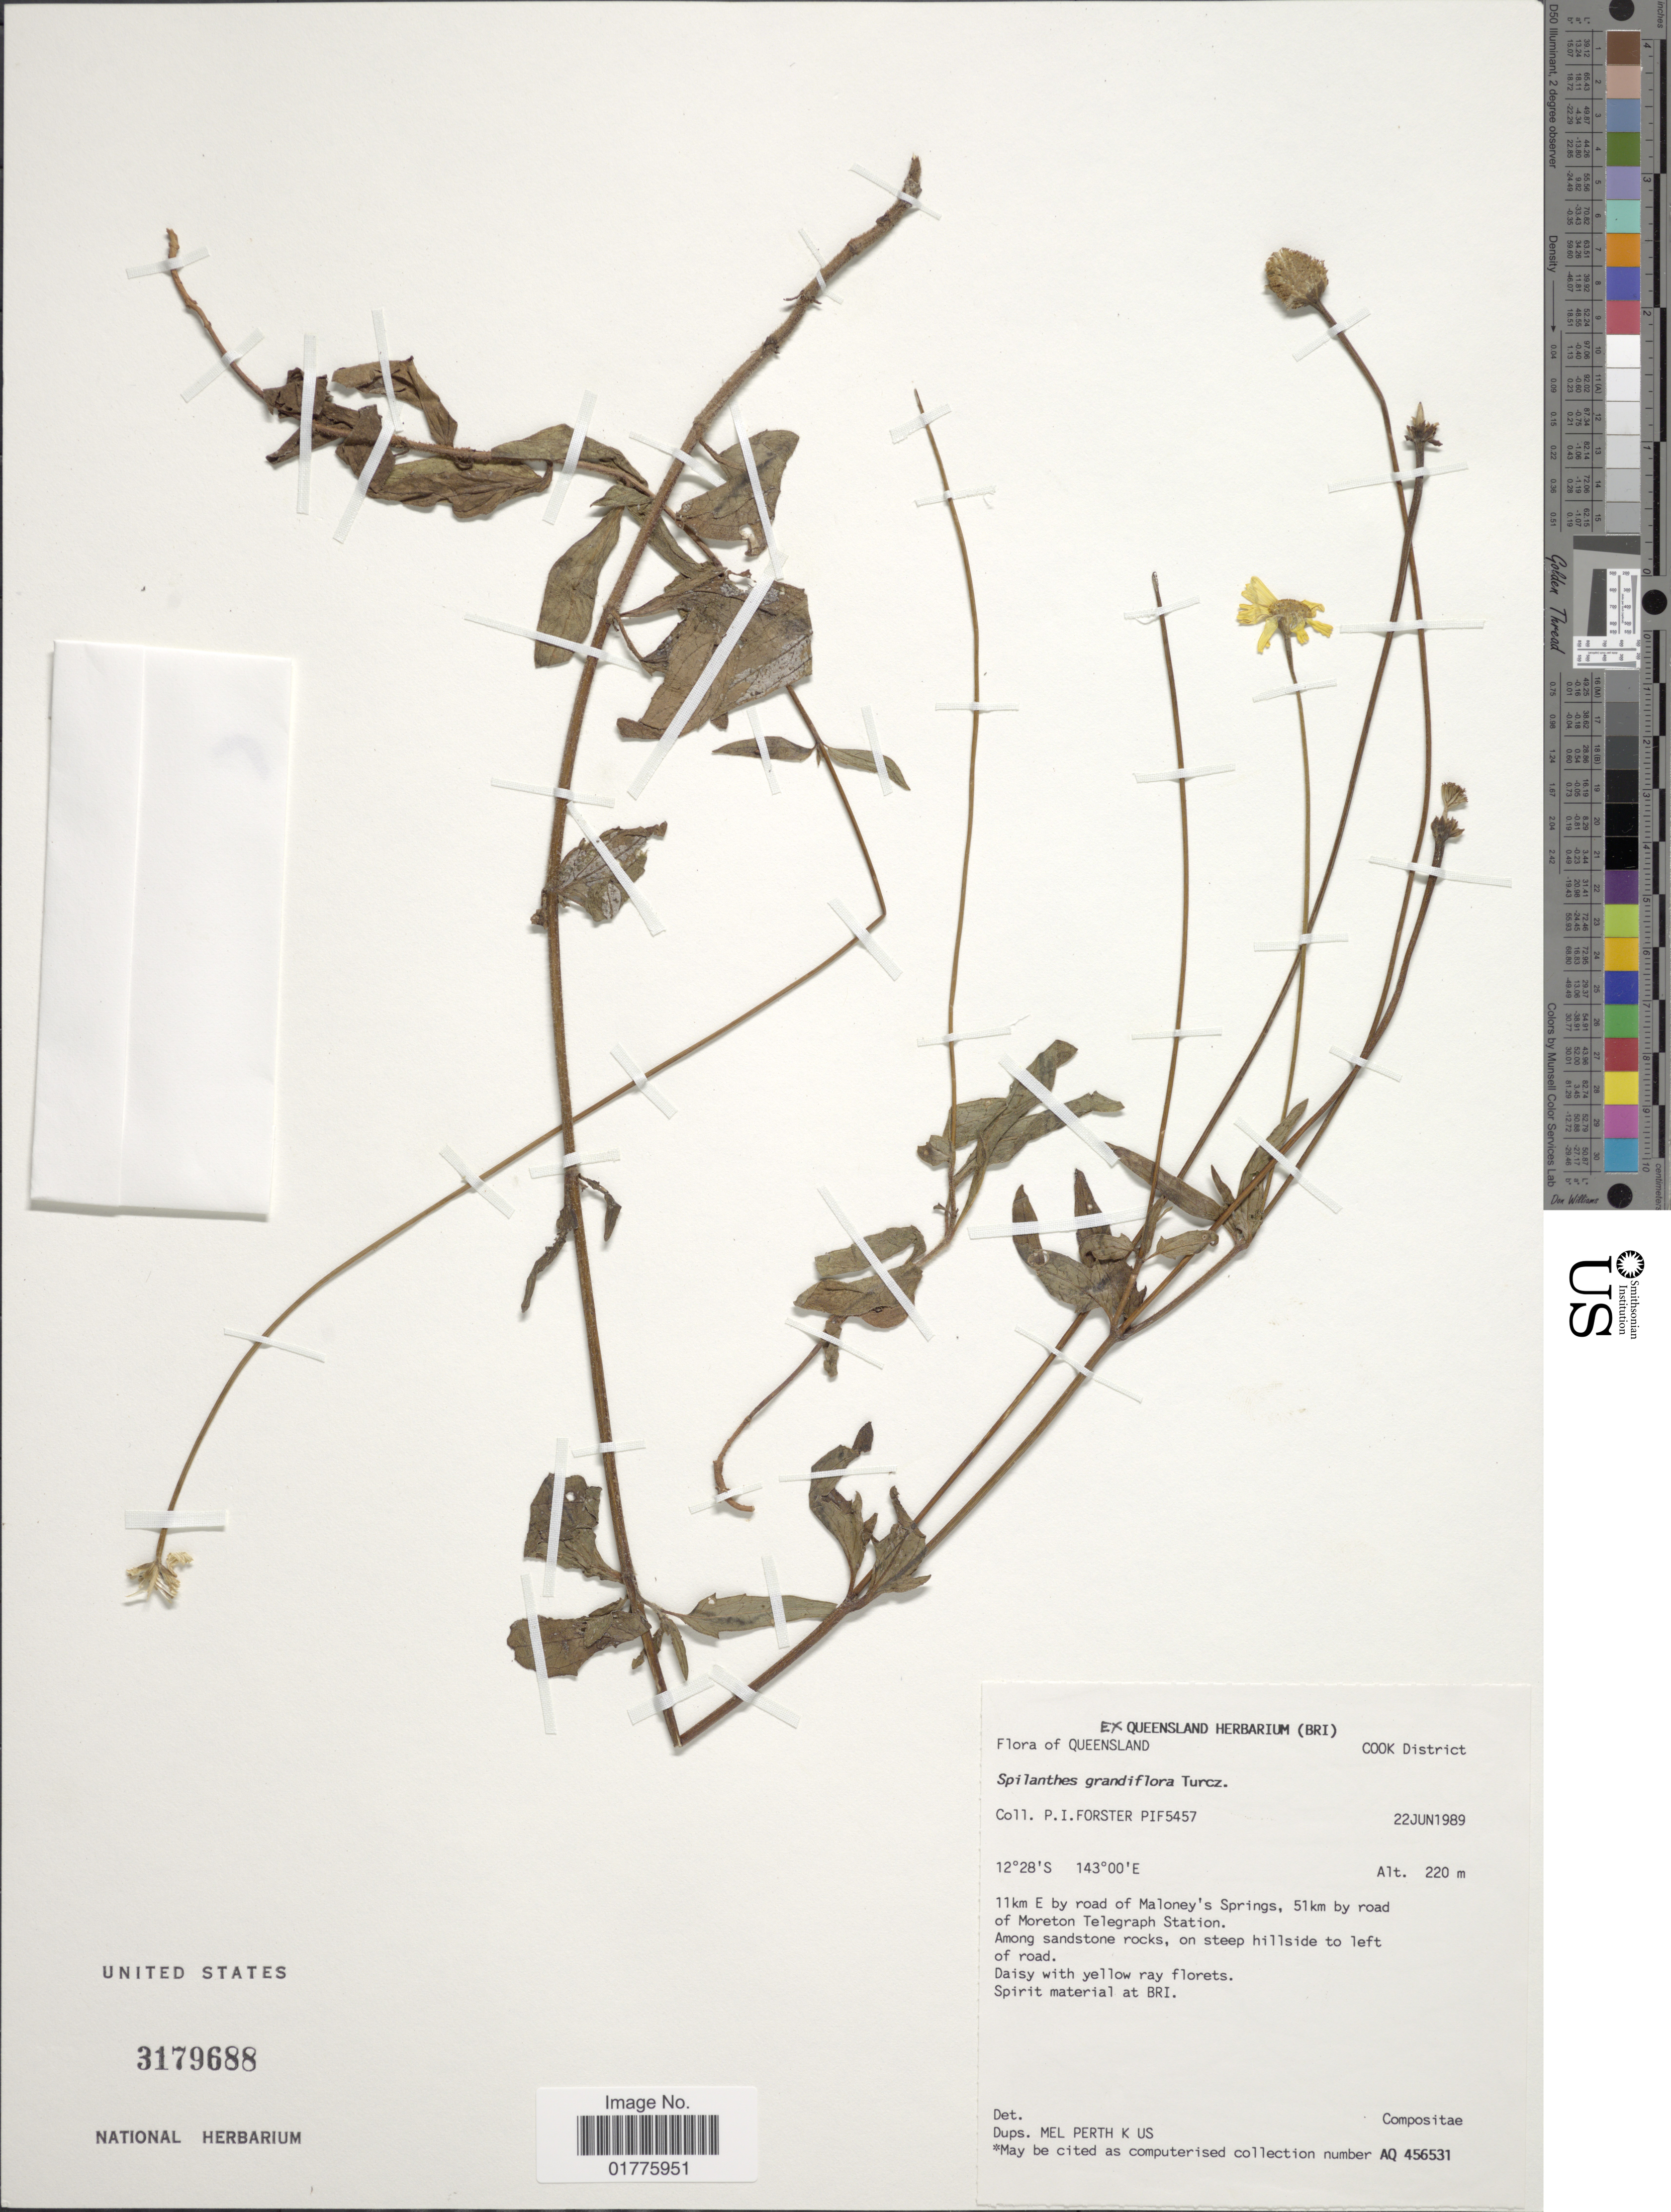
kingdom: Plantae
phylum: Tracheophyta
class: Magnoliopsida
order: Asterales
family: Asteraceae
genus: Acmella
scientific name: Acmella grandiflora var. brachyglossa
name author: (Benth.) R.K. Jansen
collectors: P. Forster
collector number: PIF5457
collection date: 1989-06-22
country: Australia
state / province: Queensland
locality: Cook District, 11km E by road of Maloney's Springs, 51km by road of Moreton Telegraph Station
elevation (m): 220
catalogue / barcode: US 3179688